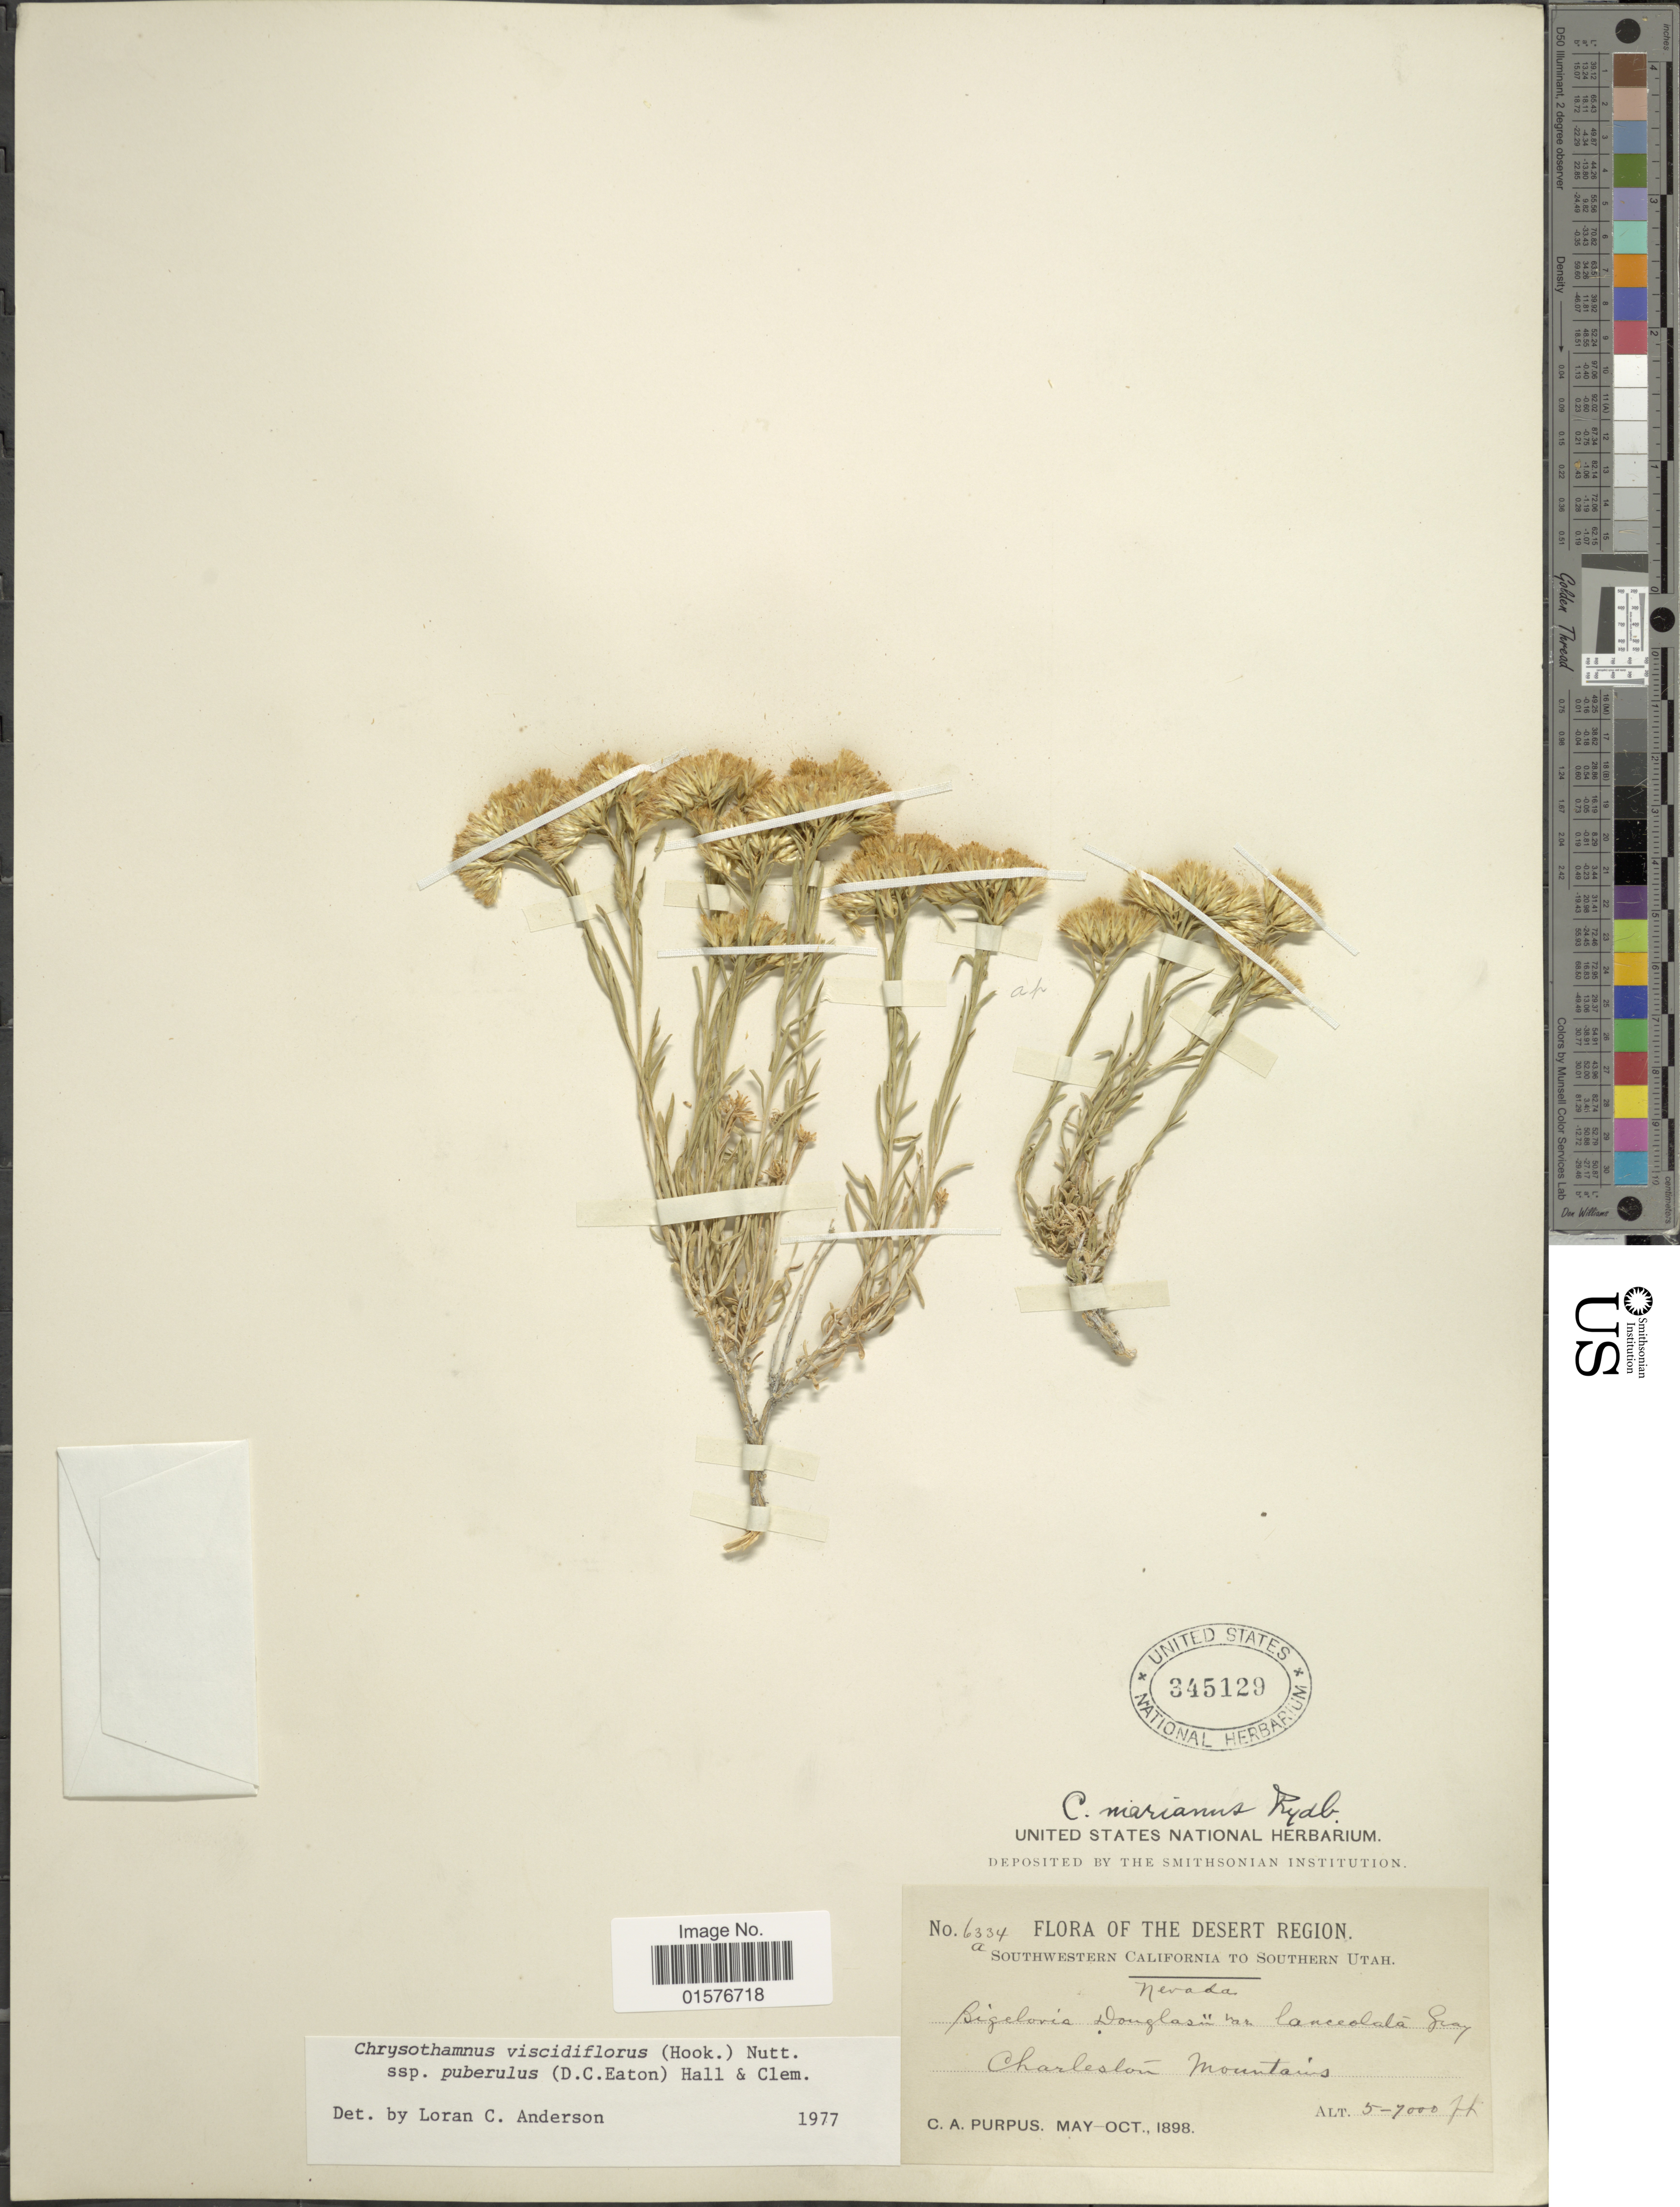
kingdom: Plantae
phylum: Tracheophyta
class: Magnoliopsida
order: Asterales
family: Asteraceae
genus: Chrysothamnus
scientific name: Chrysothamnus viscidiflorus subsp. puberulus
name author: (D.C. Eaton) H.M. Hall & Clem.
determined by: Urbatsch, Lowell E., Curator (LSU), Louisiana State University (UNITED STATES)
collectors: C. A. Purpus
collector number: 6334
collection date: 1898-05/1898-10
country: United States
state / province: Nevada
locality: The Desert Region, Southwestern California to Southern Utah, Charleston Mountains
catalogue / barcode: US 345129